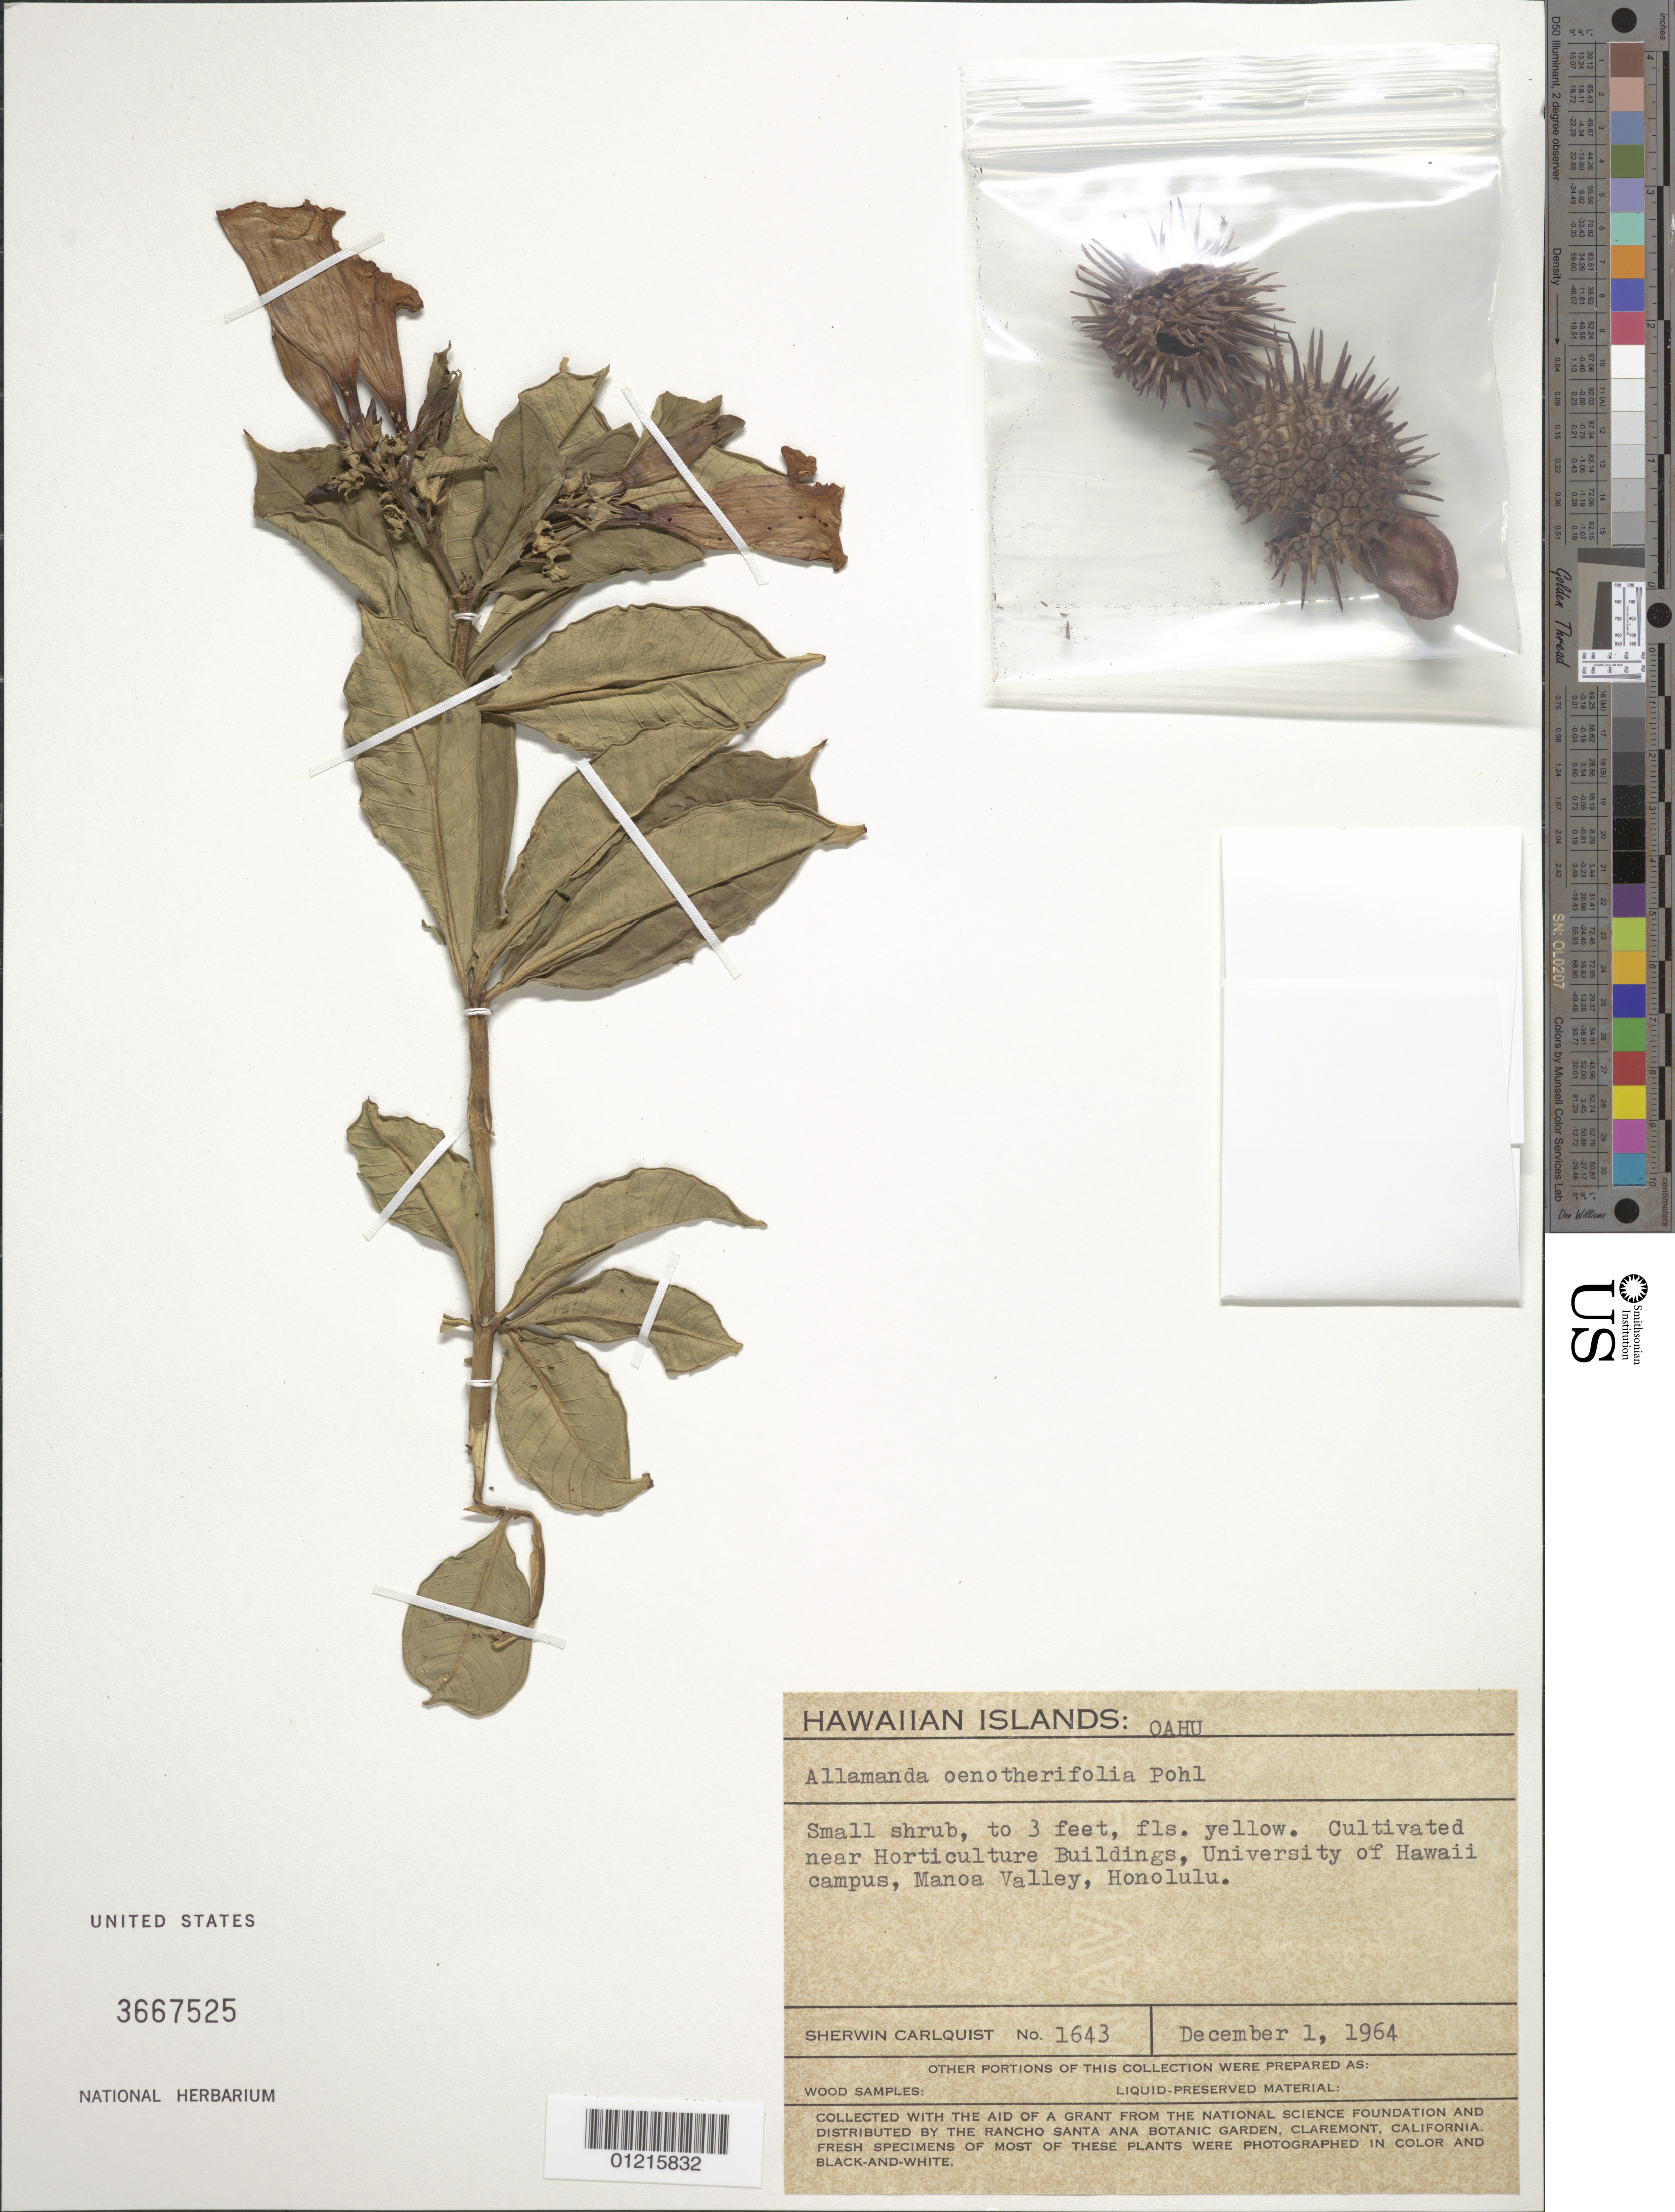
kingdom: Plantae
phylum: Tracheophyta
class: Magnoliopsida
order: Gentianales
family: Apocynaceae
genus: Allamanda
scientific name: Allamanda oenotherifolia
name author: Pohl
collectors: S. Carlquist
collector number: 1643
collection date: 1964-12-01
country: United States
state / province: Hawaii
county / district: Honolulu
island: Oahu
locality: Near horticulture buildings, University of Hawaii campus, Manoa Valley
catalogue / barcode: US 3667525